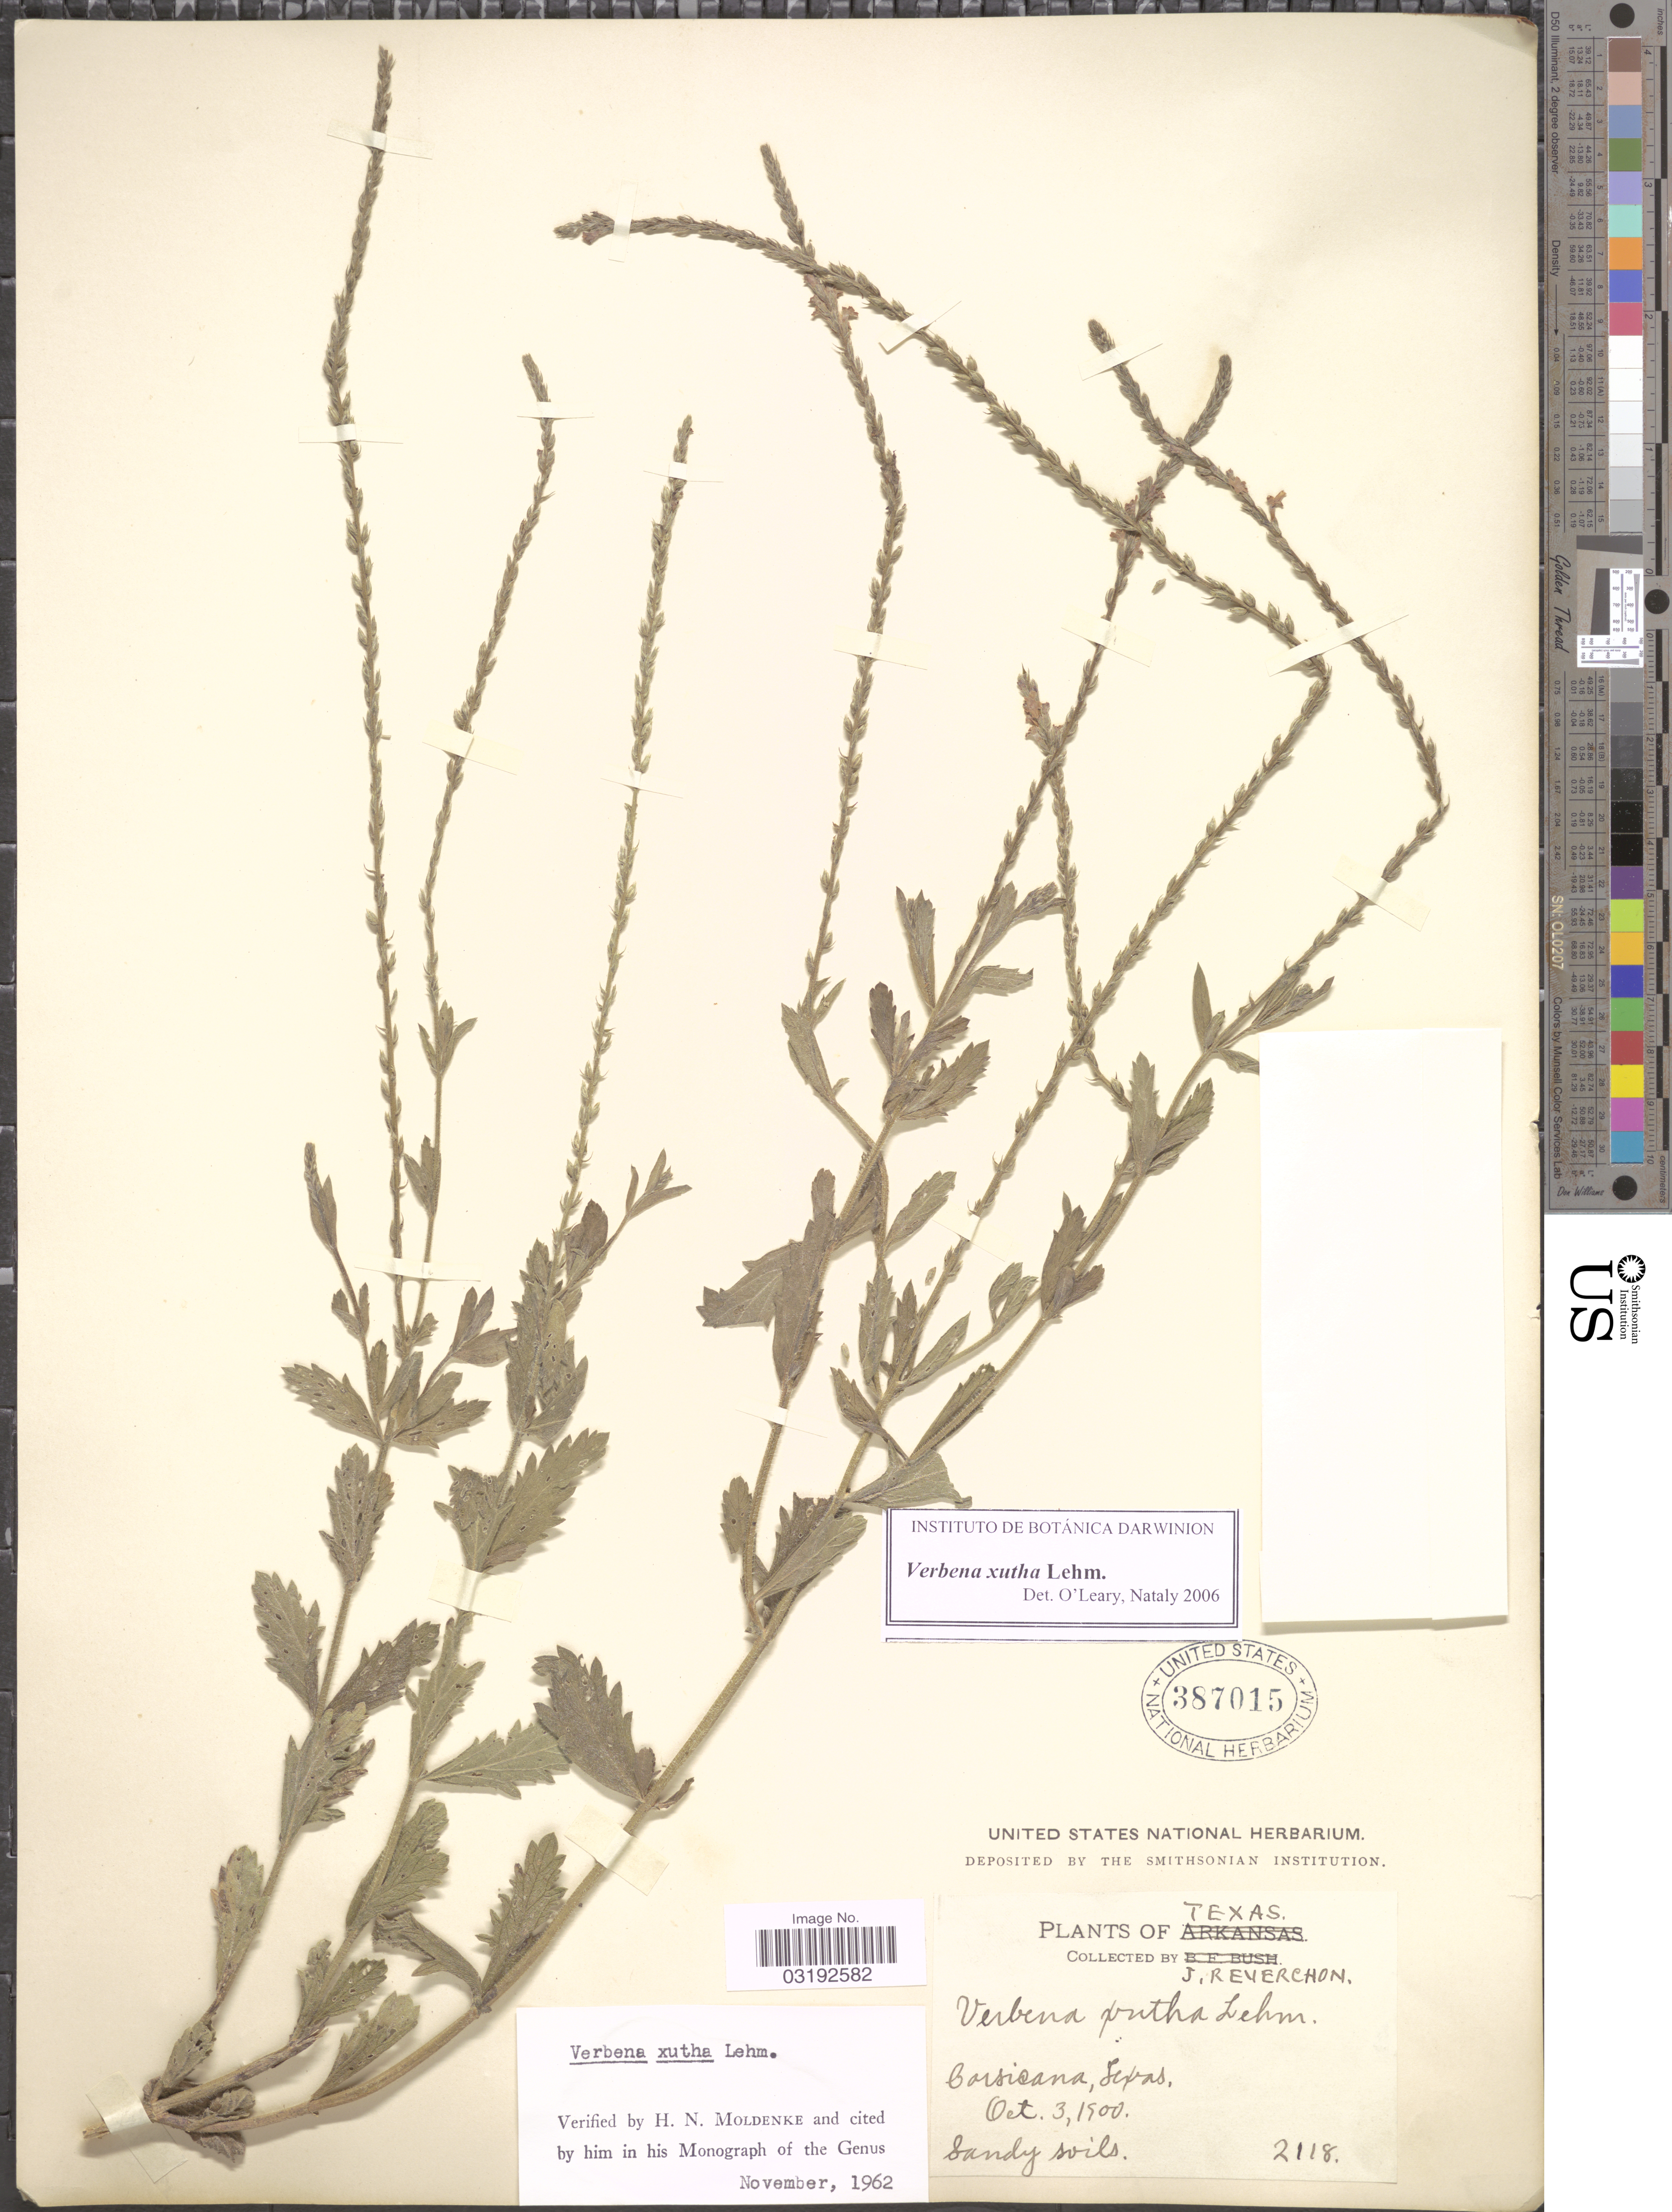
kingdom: Plantae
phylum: Tracheophyta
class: Magnoliopsida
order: Lamiales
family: Verbenaceae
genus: Verbena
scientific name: Verbena xutha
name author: Lehm.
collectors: J. Reverchon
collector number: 2118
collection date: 1900-10-03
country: United States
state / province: Texas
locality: Corsicana.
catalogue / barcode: US 387015